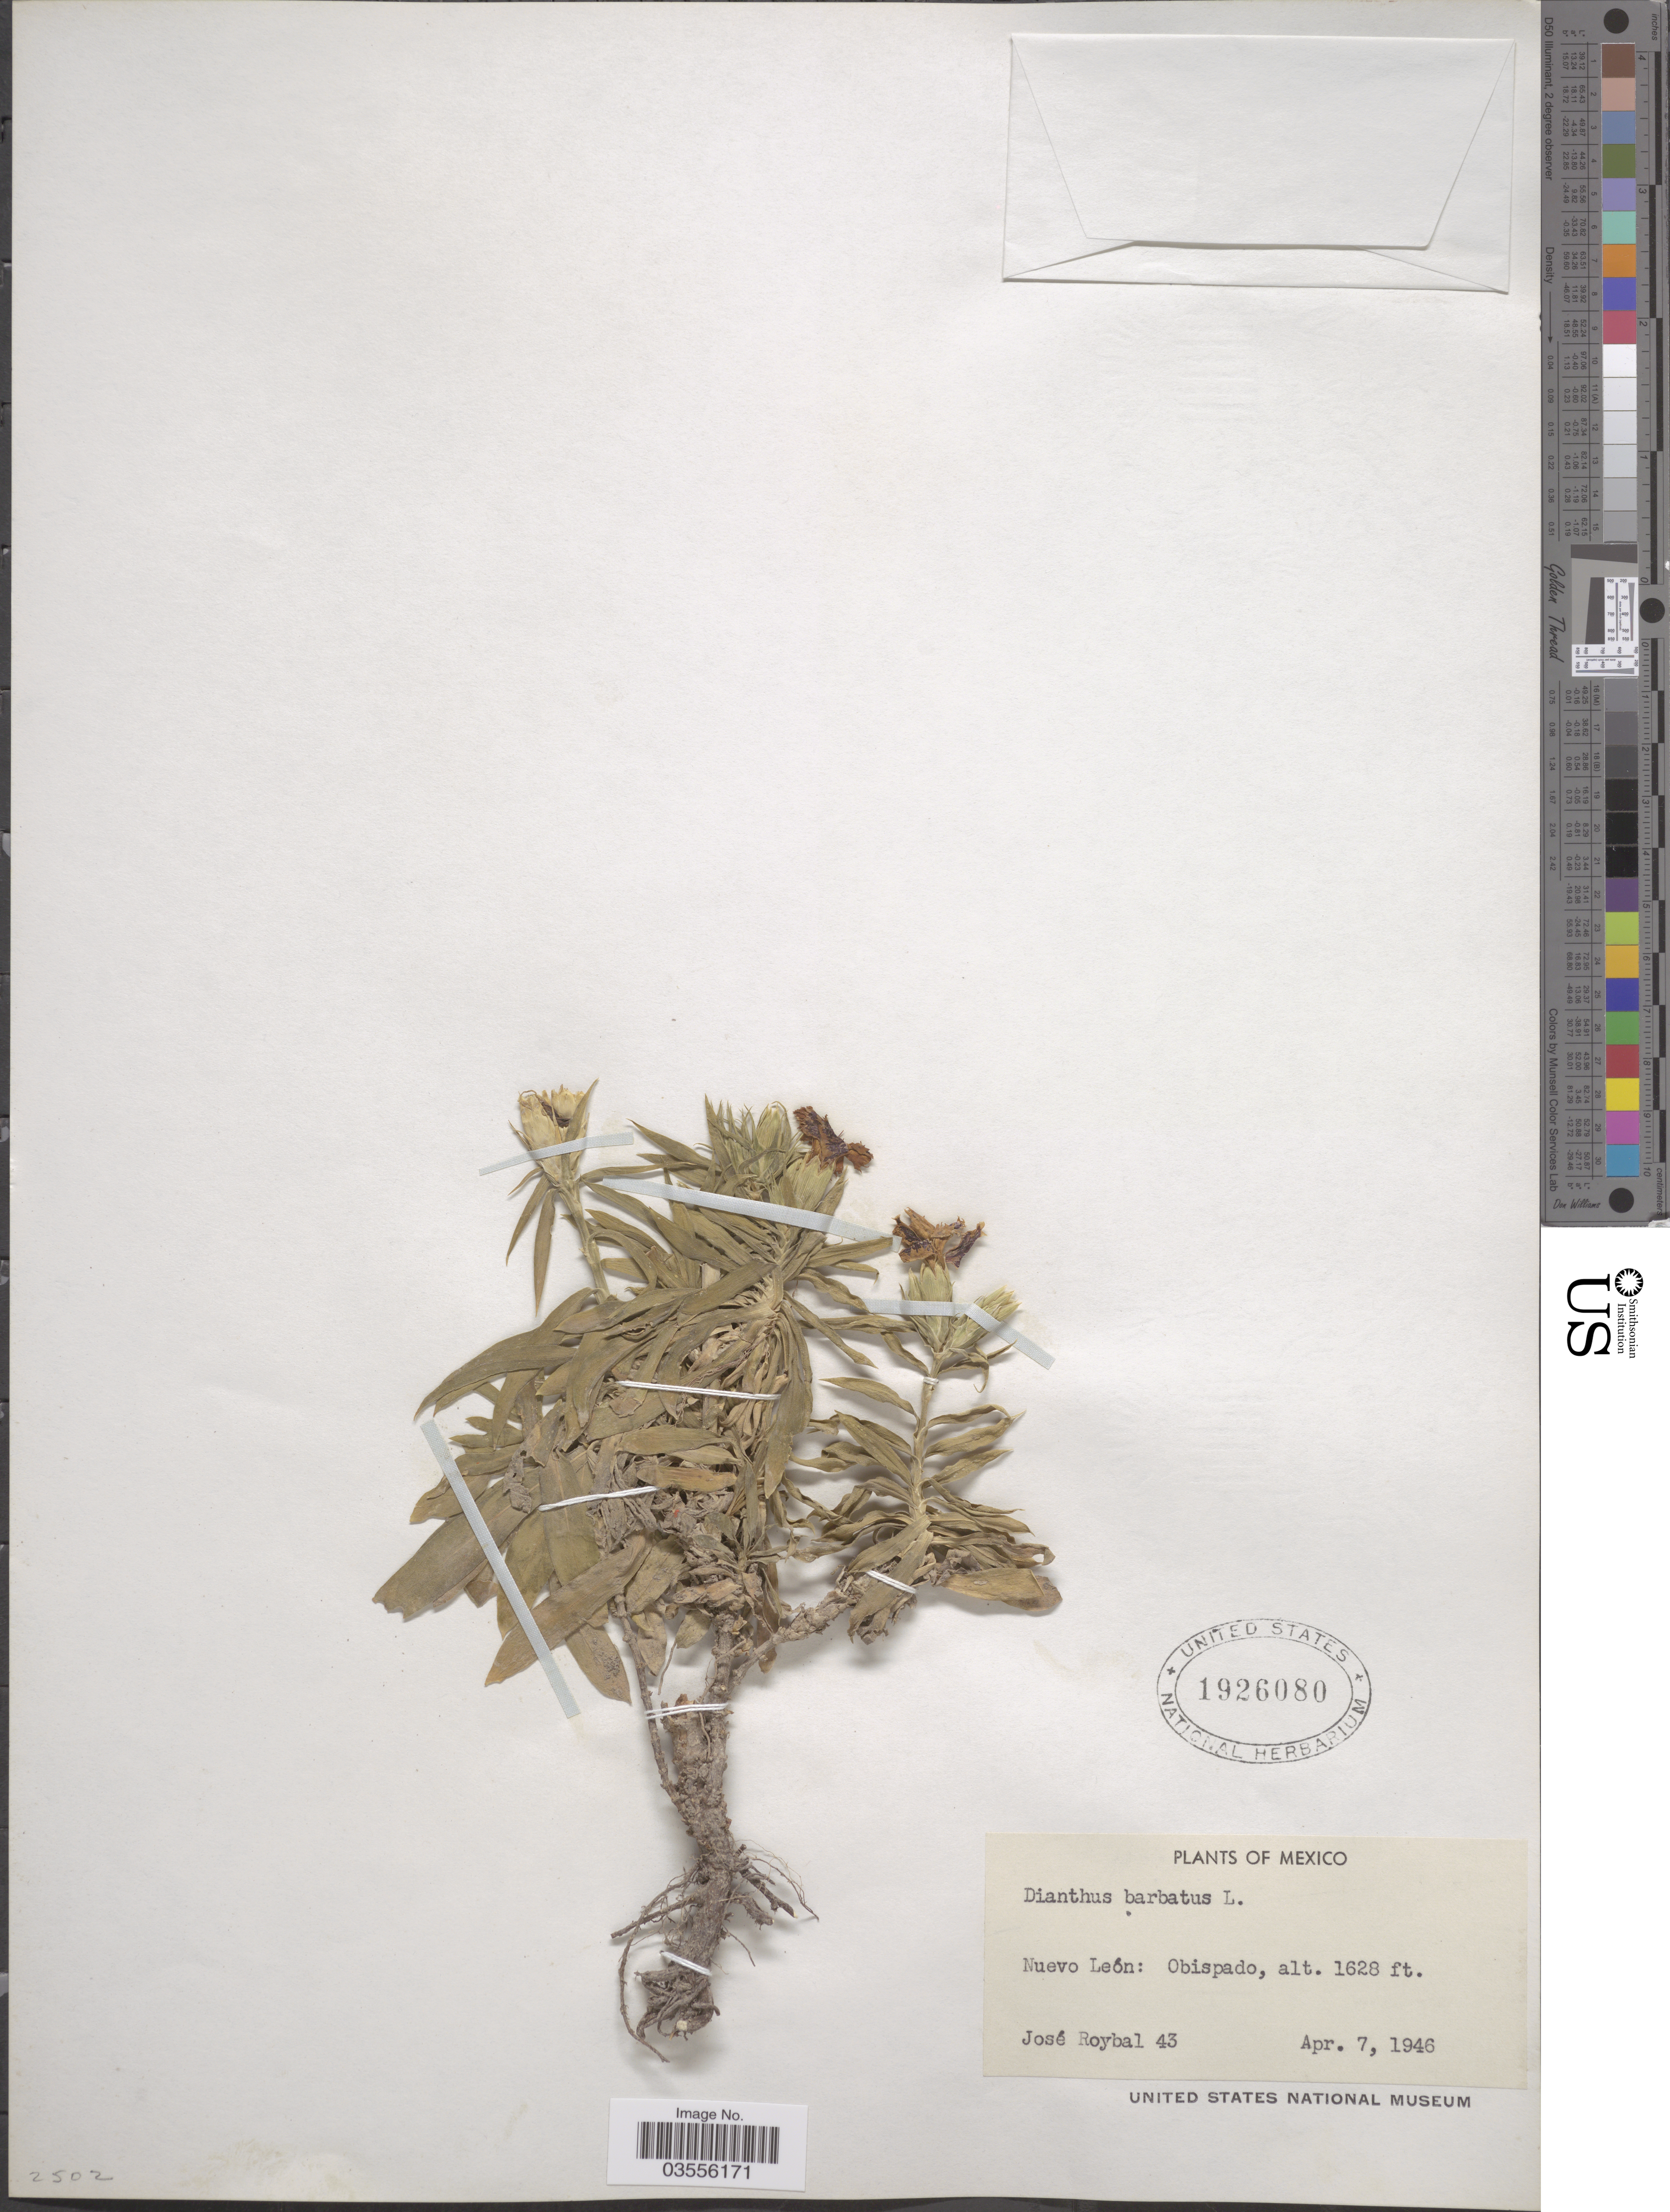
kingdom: Plantae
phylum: Tracheophyta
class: Magnoliopsida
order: Caryophyllales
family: Caryophyllaceae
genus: Dianthus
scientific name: Dianthus barbatus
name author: L.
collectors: J. Roybal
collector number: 43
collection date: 1946-04-07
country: Mexico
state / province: Nuevo León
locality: Obispado.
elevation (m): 496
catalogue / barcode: US 1926080